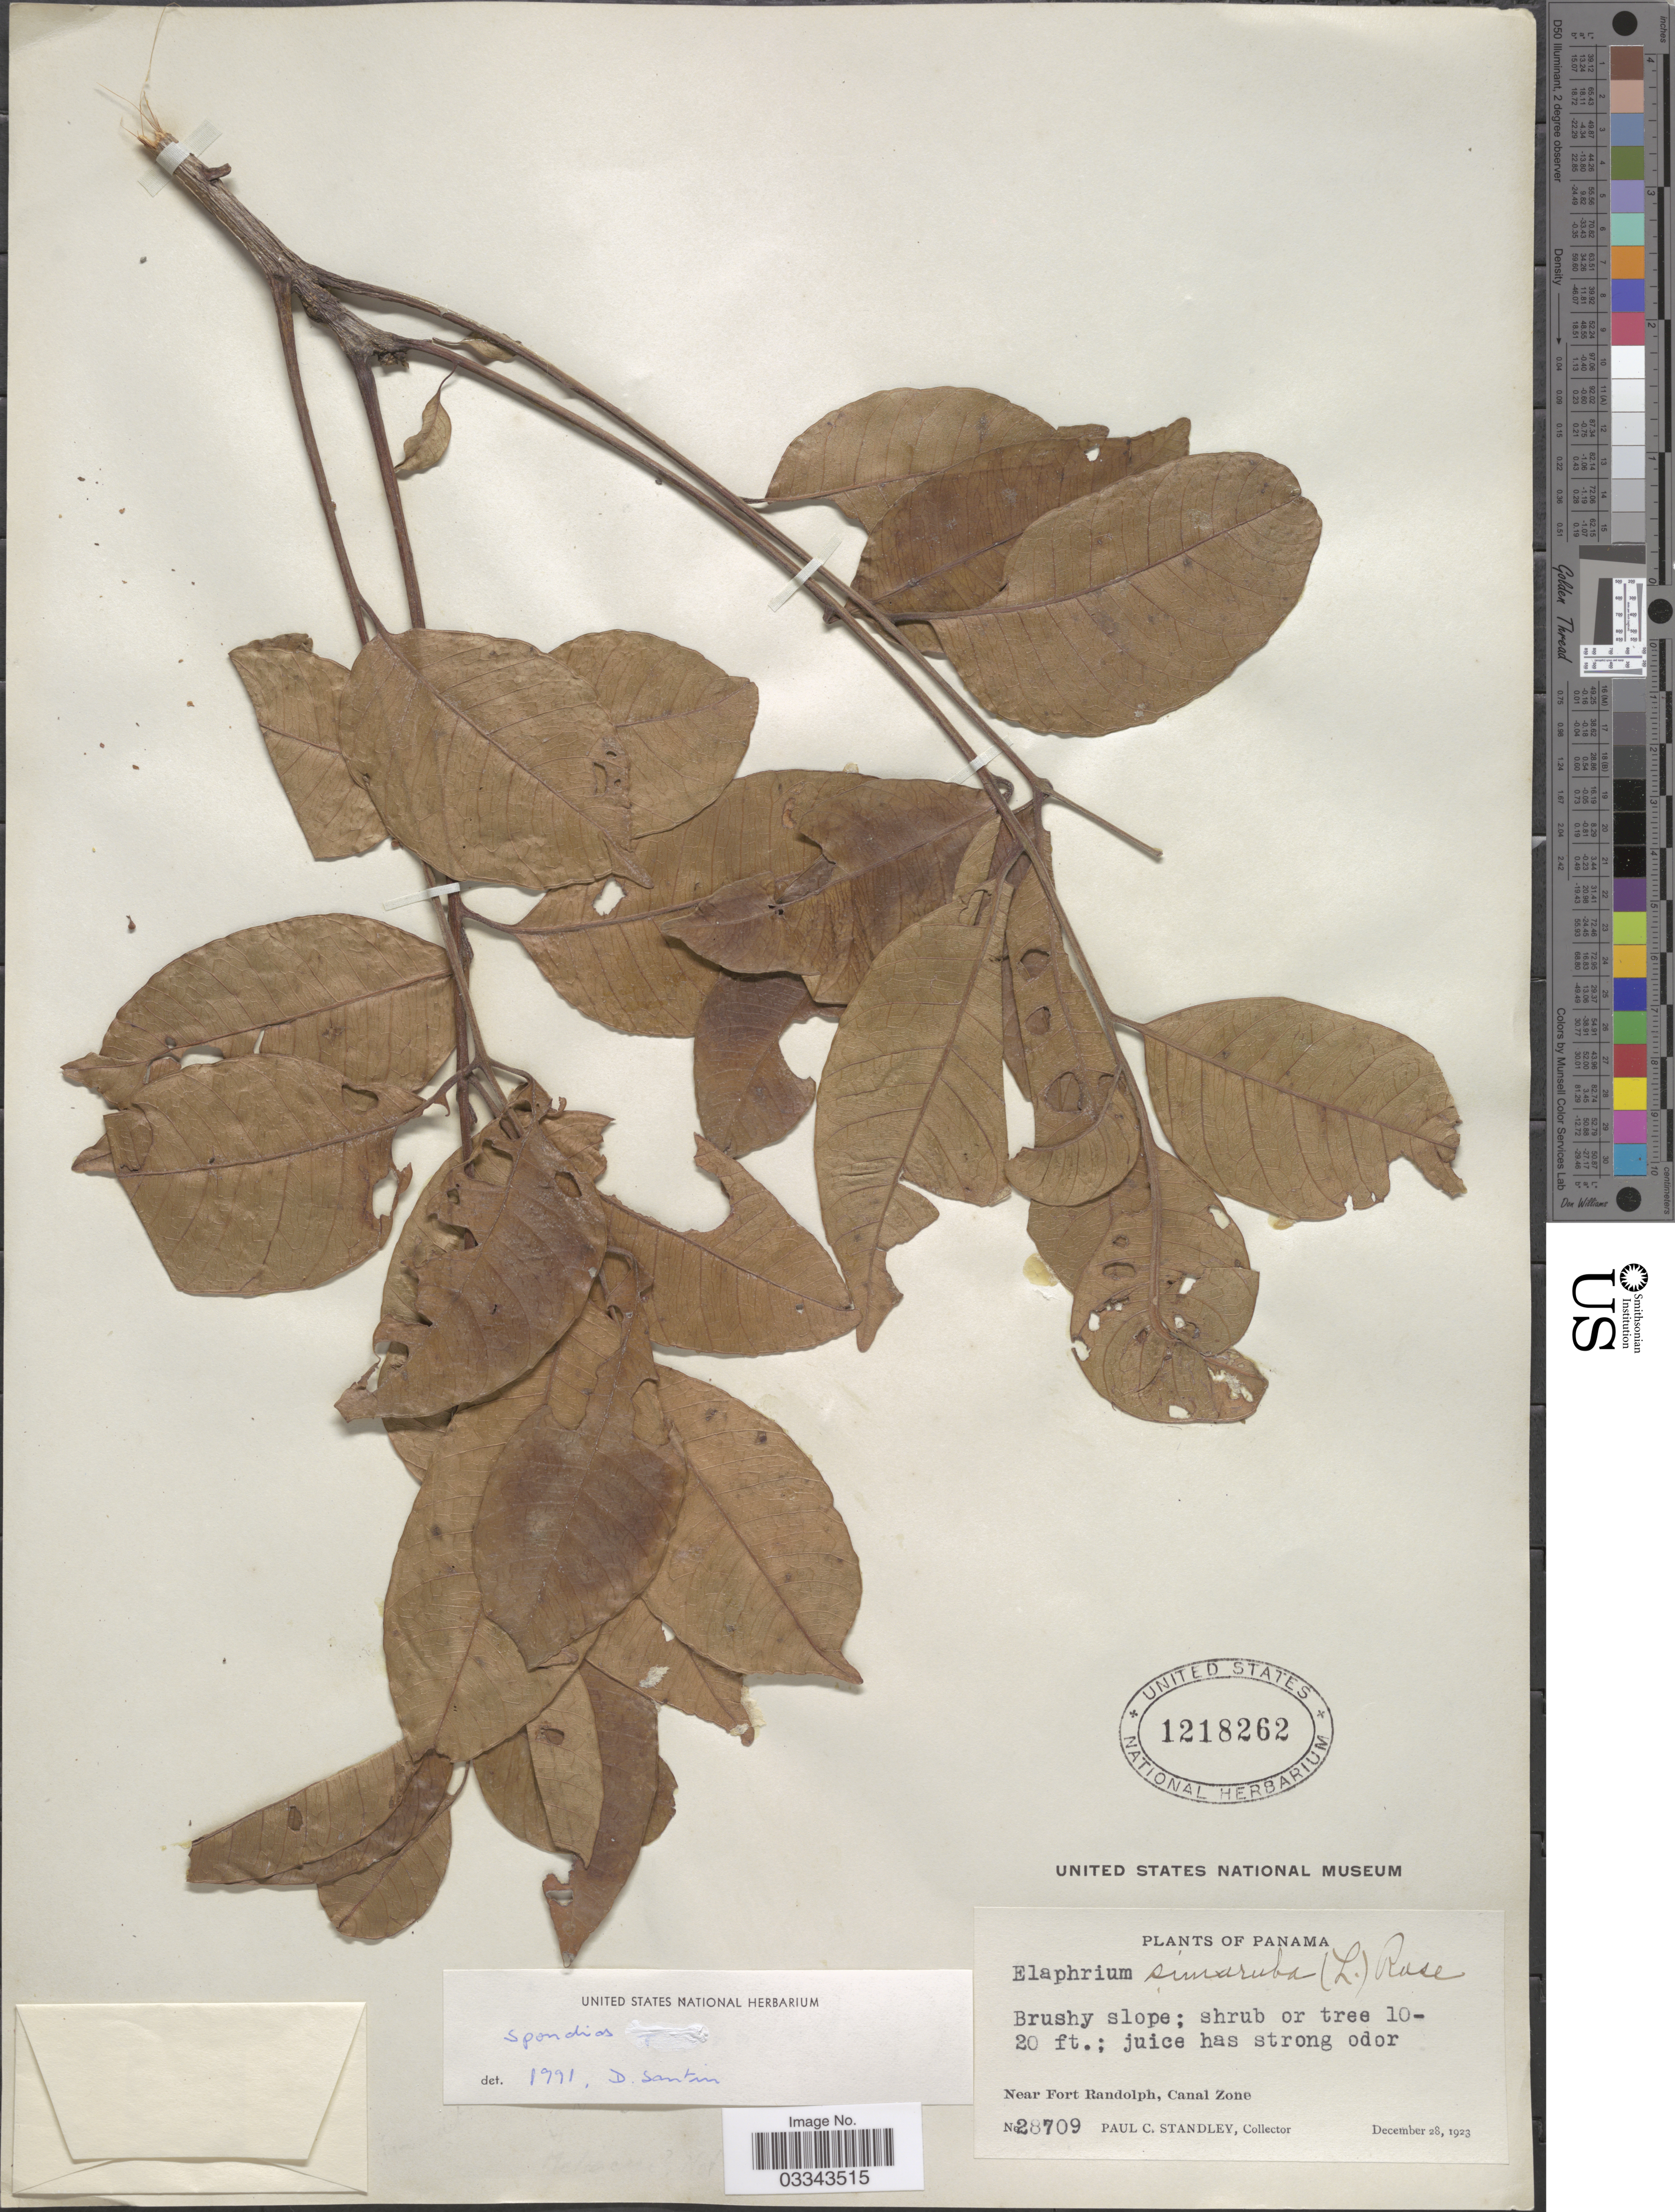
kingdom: Plantae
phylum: Tracheophyta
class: Magnoliopsida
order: Sapindales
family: Anacardiaceae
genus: Spondias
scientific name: Spondias mombin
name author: L.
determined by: Mitchell, John D.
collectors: P. C. Standley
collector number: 28709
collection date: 1923-12-28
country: Panama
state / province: Colón / Panamá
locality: Near Fort Randolph, Canal Zone.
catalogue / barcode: US 1218262